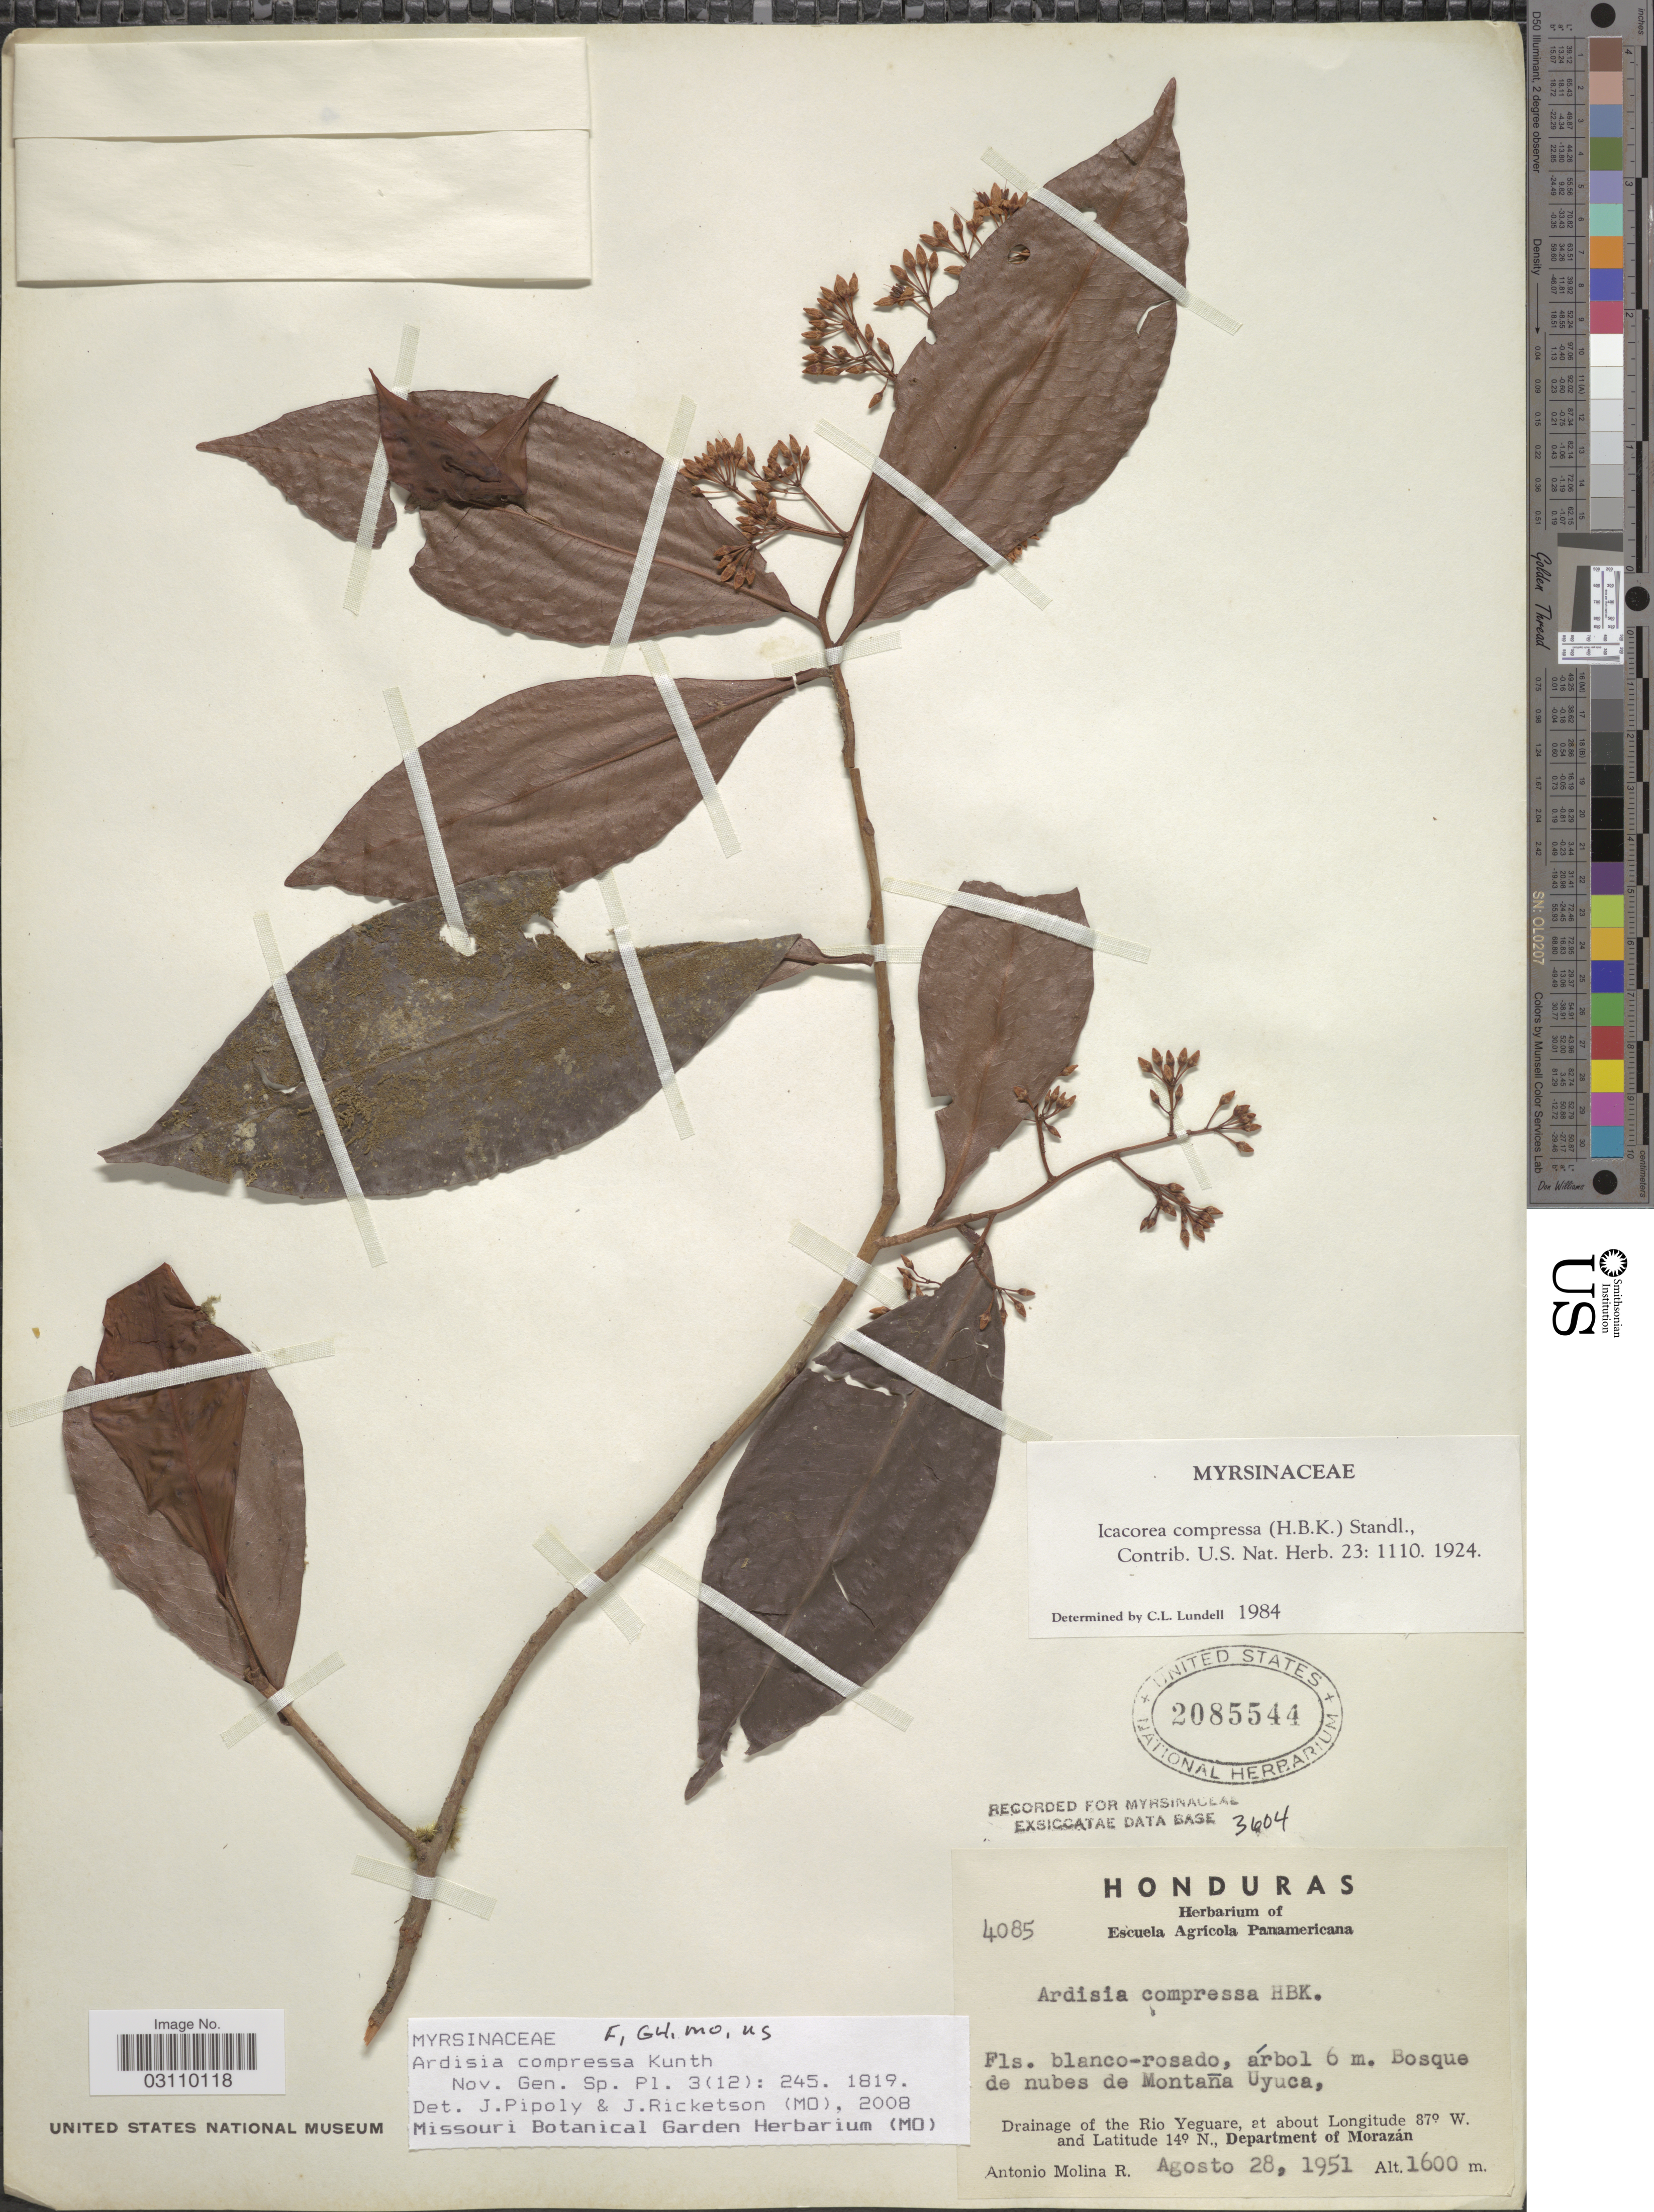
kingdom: Plantae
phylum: Tracheophyta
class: Magnoliopsida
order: Ericales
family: Primulaceae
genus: Ardisia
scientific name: Ardisia compressa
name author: Kunth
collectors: A. Molina R.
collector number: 4085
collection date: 1951-08-28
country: Honduras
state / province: Fco. Morazán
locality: Bosque de nubes de Montaña Uyuca. Drainage of the Rio Yeguare. Department of Morazán.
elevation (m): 1600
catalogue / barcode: US 2085544